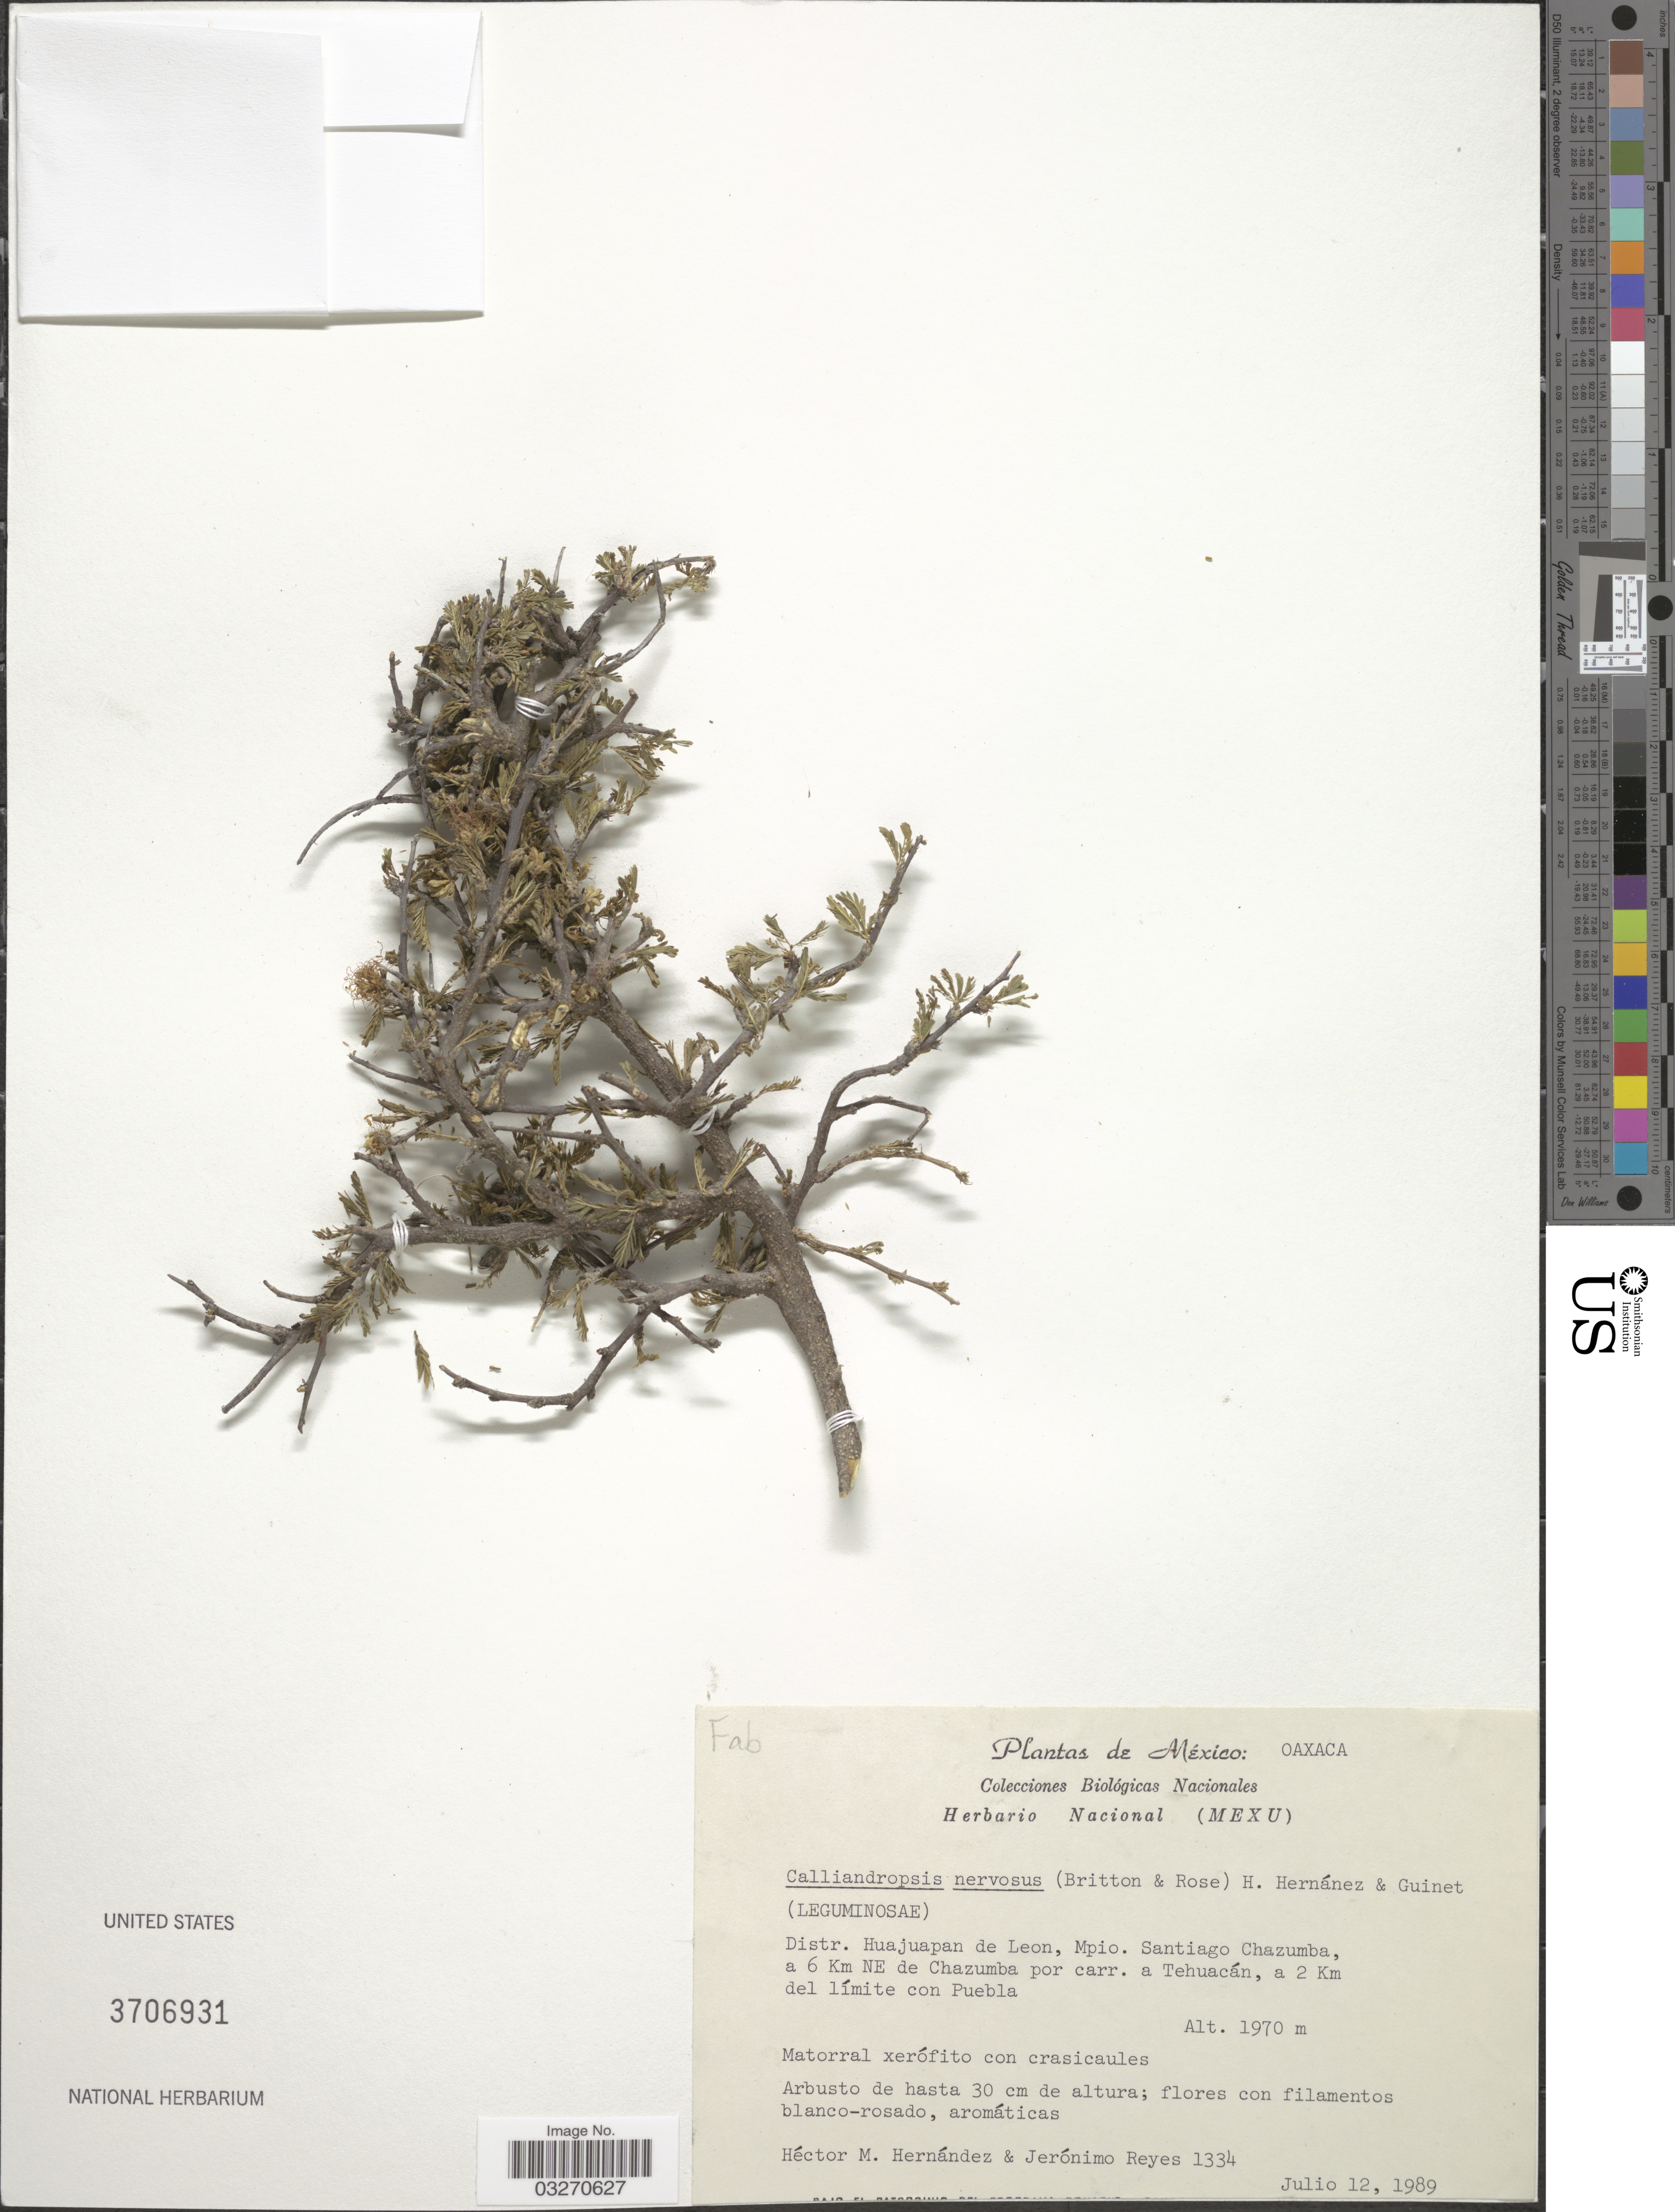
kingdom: Plantae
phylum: Tracheophyta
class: Magnoliopsida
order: Fabales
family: Fabaceae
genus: Calliandropsis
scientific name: Calliandropsis nervosus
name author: (Britton & Rose) H.M. Hern. & P. Guinet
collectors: H. M. Hernandez & J. Reyes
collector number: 1334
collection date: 1989-07-12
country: Mexico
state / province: Oaxaca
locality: Distr. Huajuapan de Leon, Mpio. Santiago Chazumba, a 6 Km NE de Chazumba por carr. a Tehuacán, a 2 Km del límite con Puebla.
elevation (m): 1970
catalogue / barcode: US 3706931